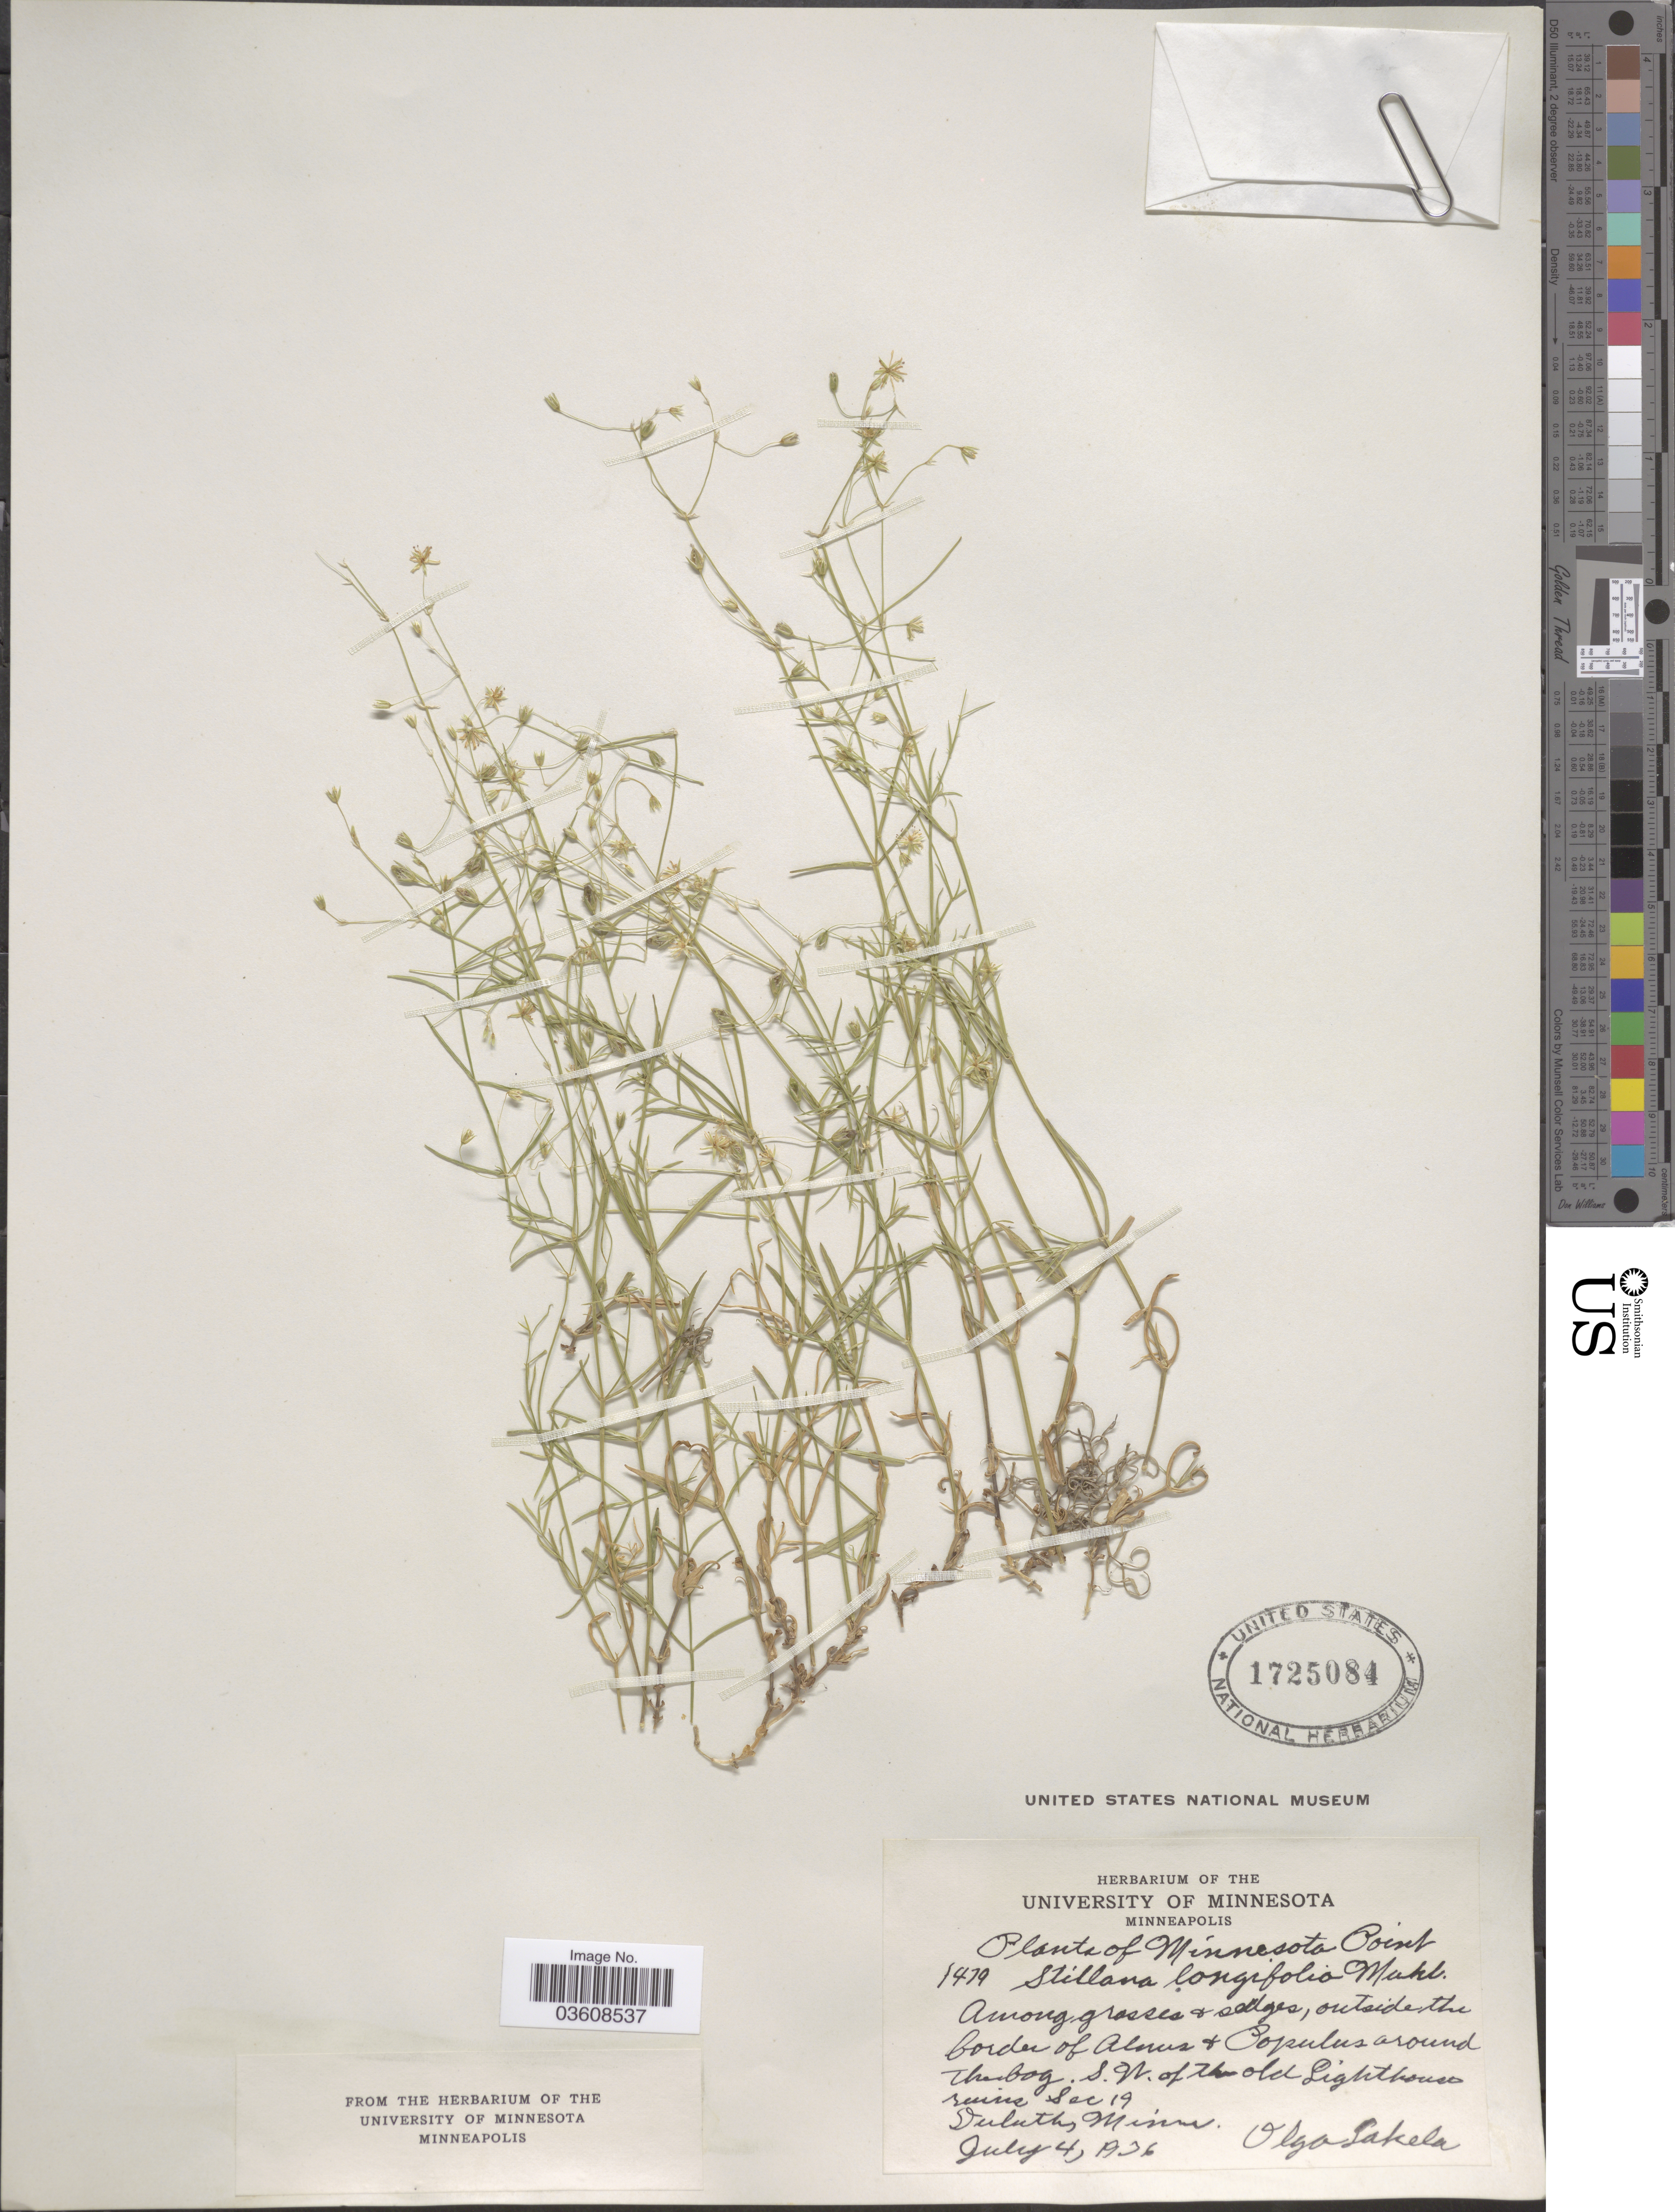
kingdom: Plantae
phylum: Tracheophyta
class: Magnoliopsida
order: Caryophyllales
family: Caryophyllaceae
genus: Stellaria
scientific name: Stellaria longifolia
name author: Muhl. ex Willd.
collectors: O. K. Lakela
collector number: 1479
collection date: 1936-07-04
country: United States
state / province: Minnesota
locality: Minnesota Point. Outside the border of Alnus & Populus around the bog, s. n. of the old Lighthouse ruins Sec 19. Duluth.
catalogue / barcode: US 1725084